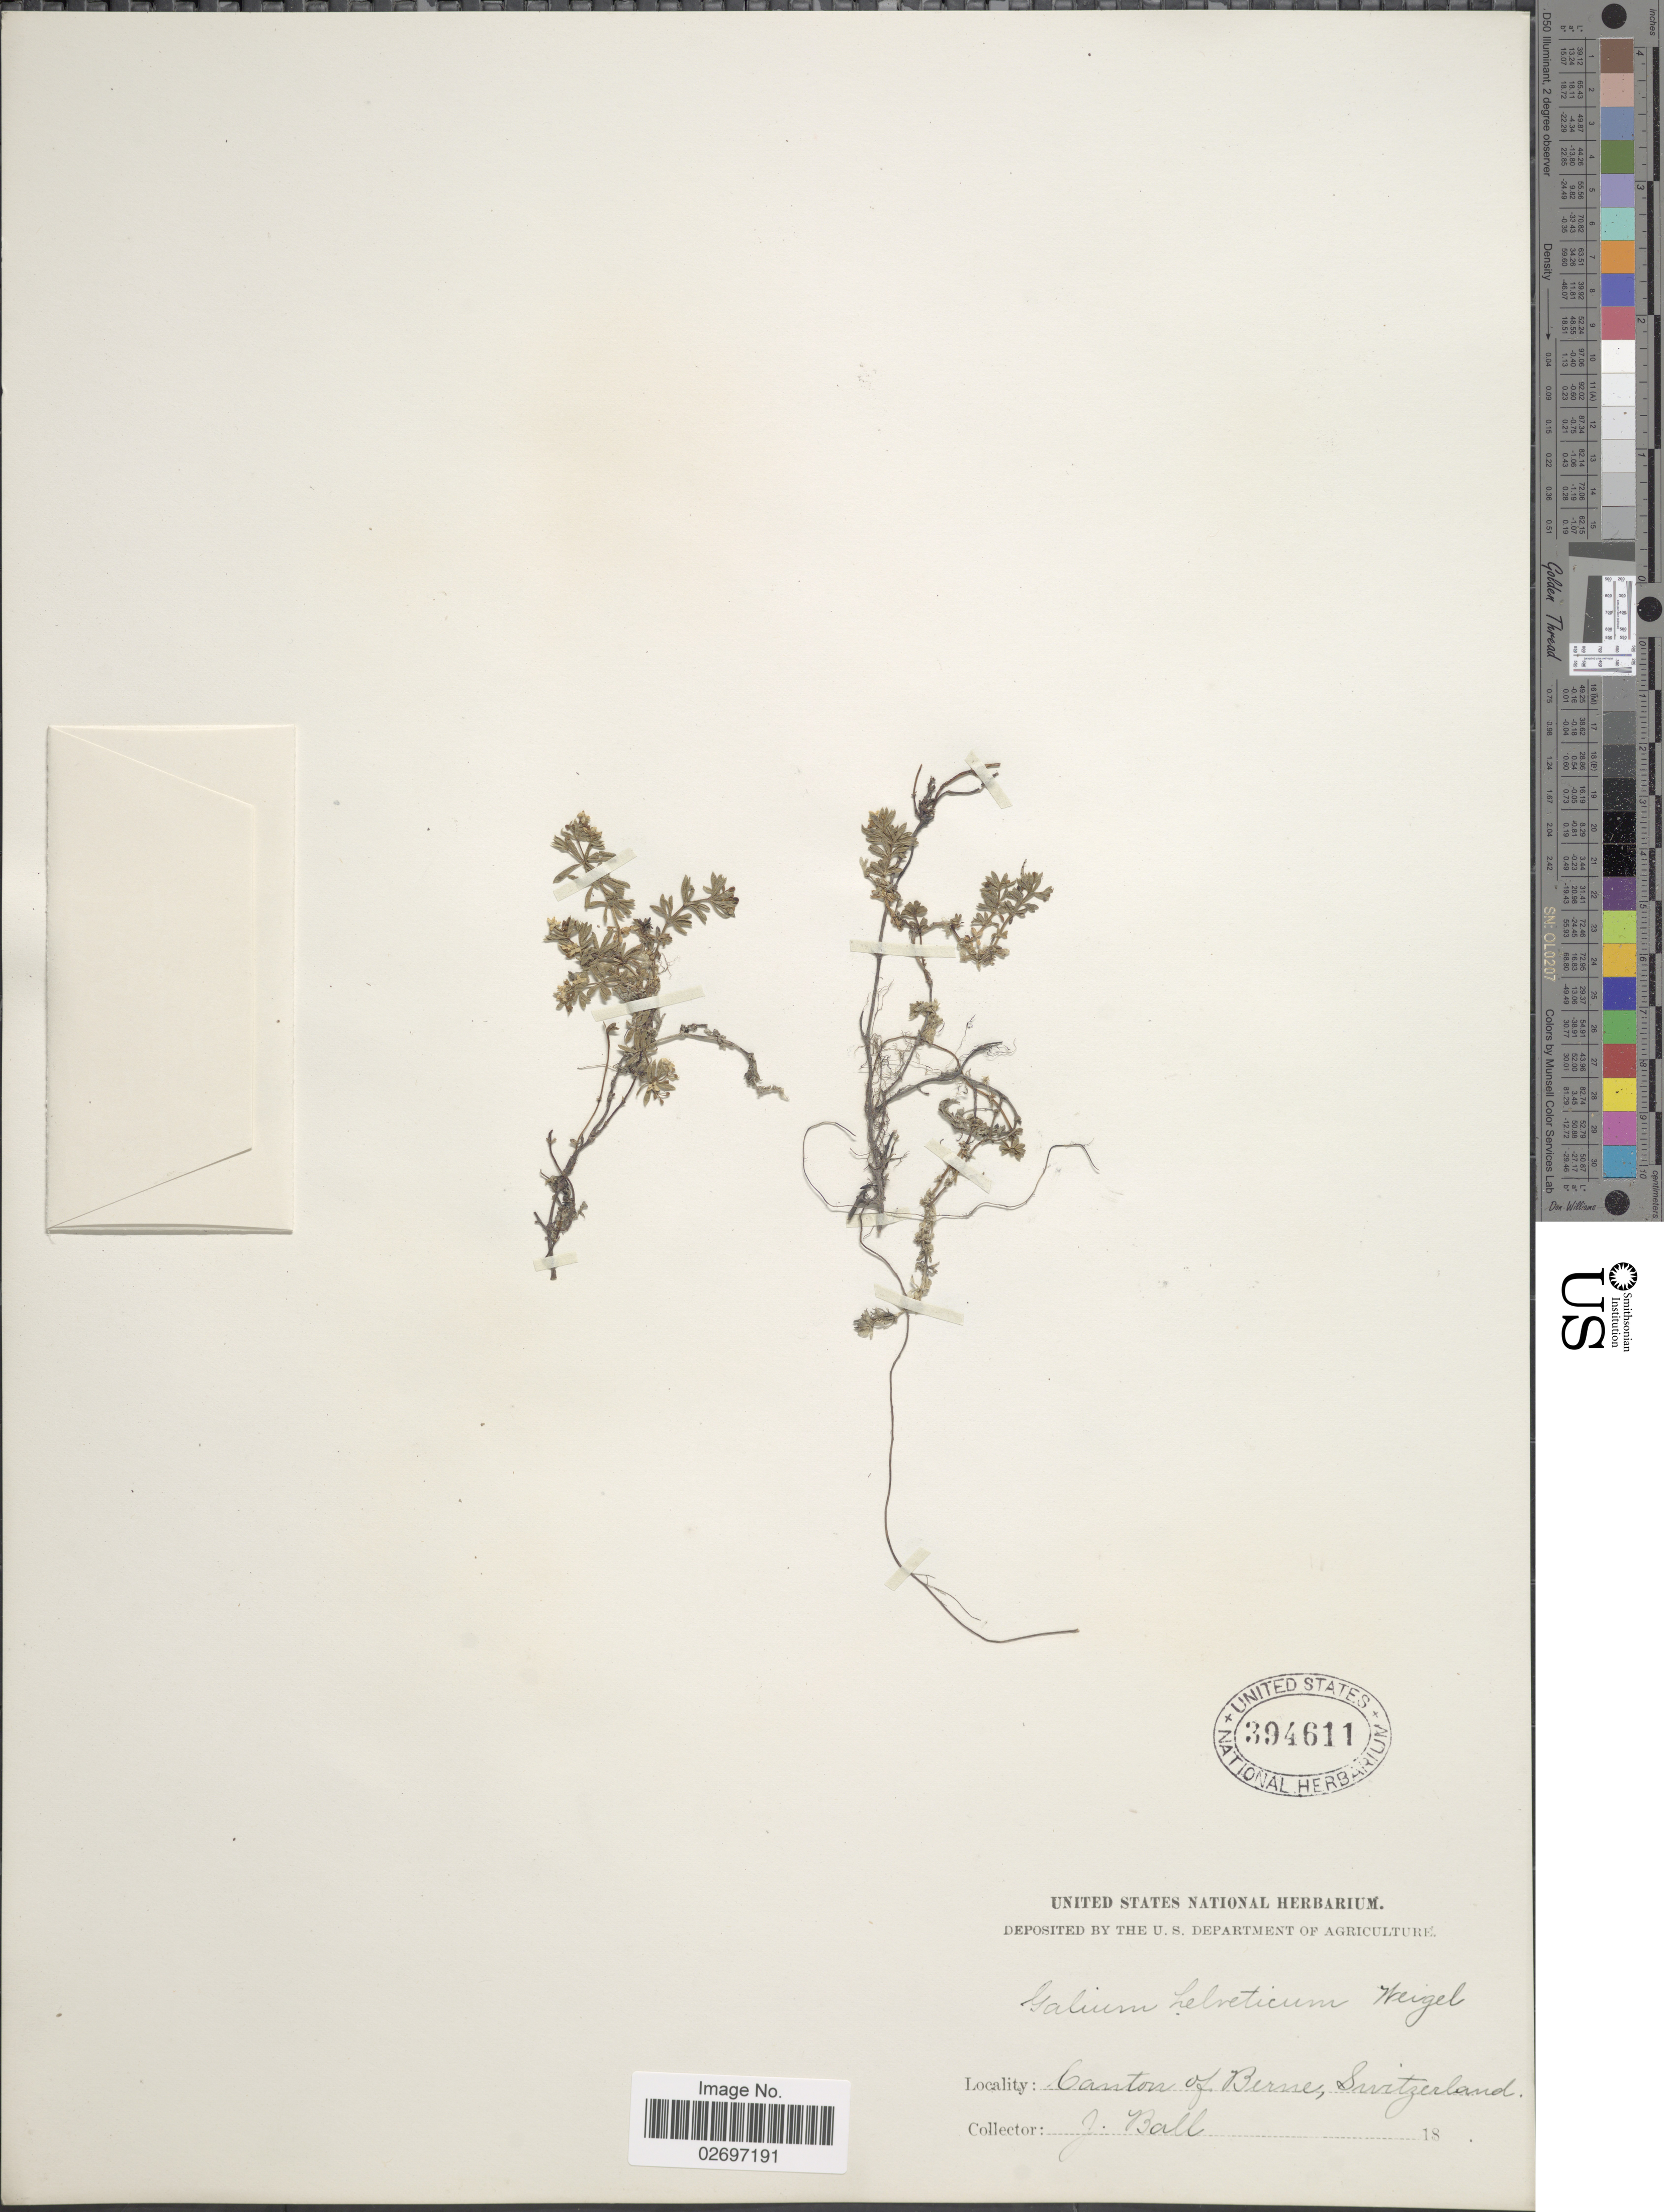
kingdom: Plantae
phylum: Tracheophyta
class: Magnoliopsida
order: Gentianales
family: Rubiaceae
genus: Galium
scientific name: Galium helveticum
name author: Weigel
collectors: J. Ball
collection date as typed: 18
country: Switzerland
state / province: Bern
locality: Canton of Berne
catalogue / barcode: US 394611